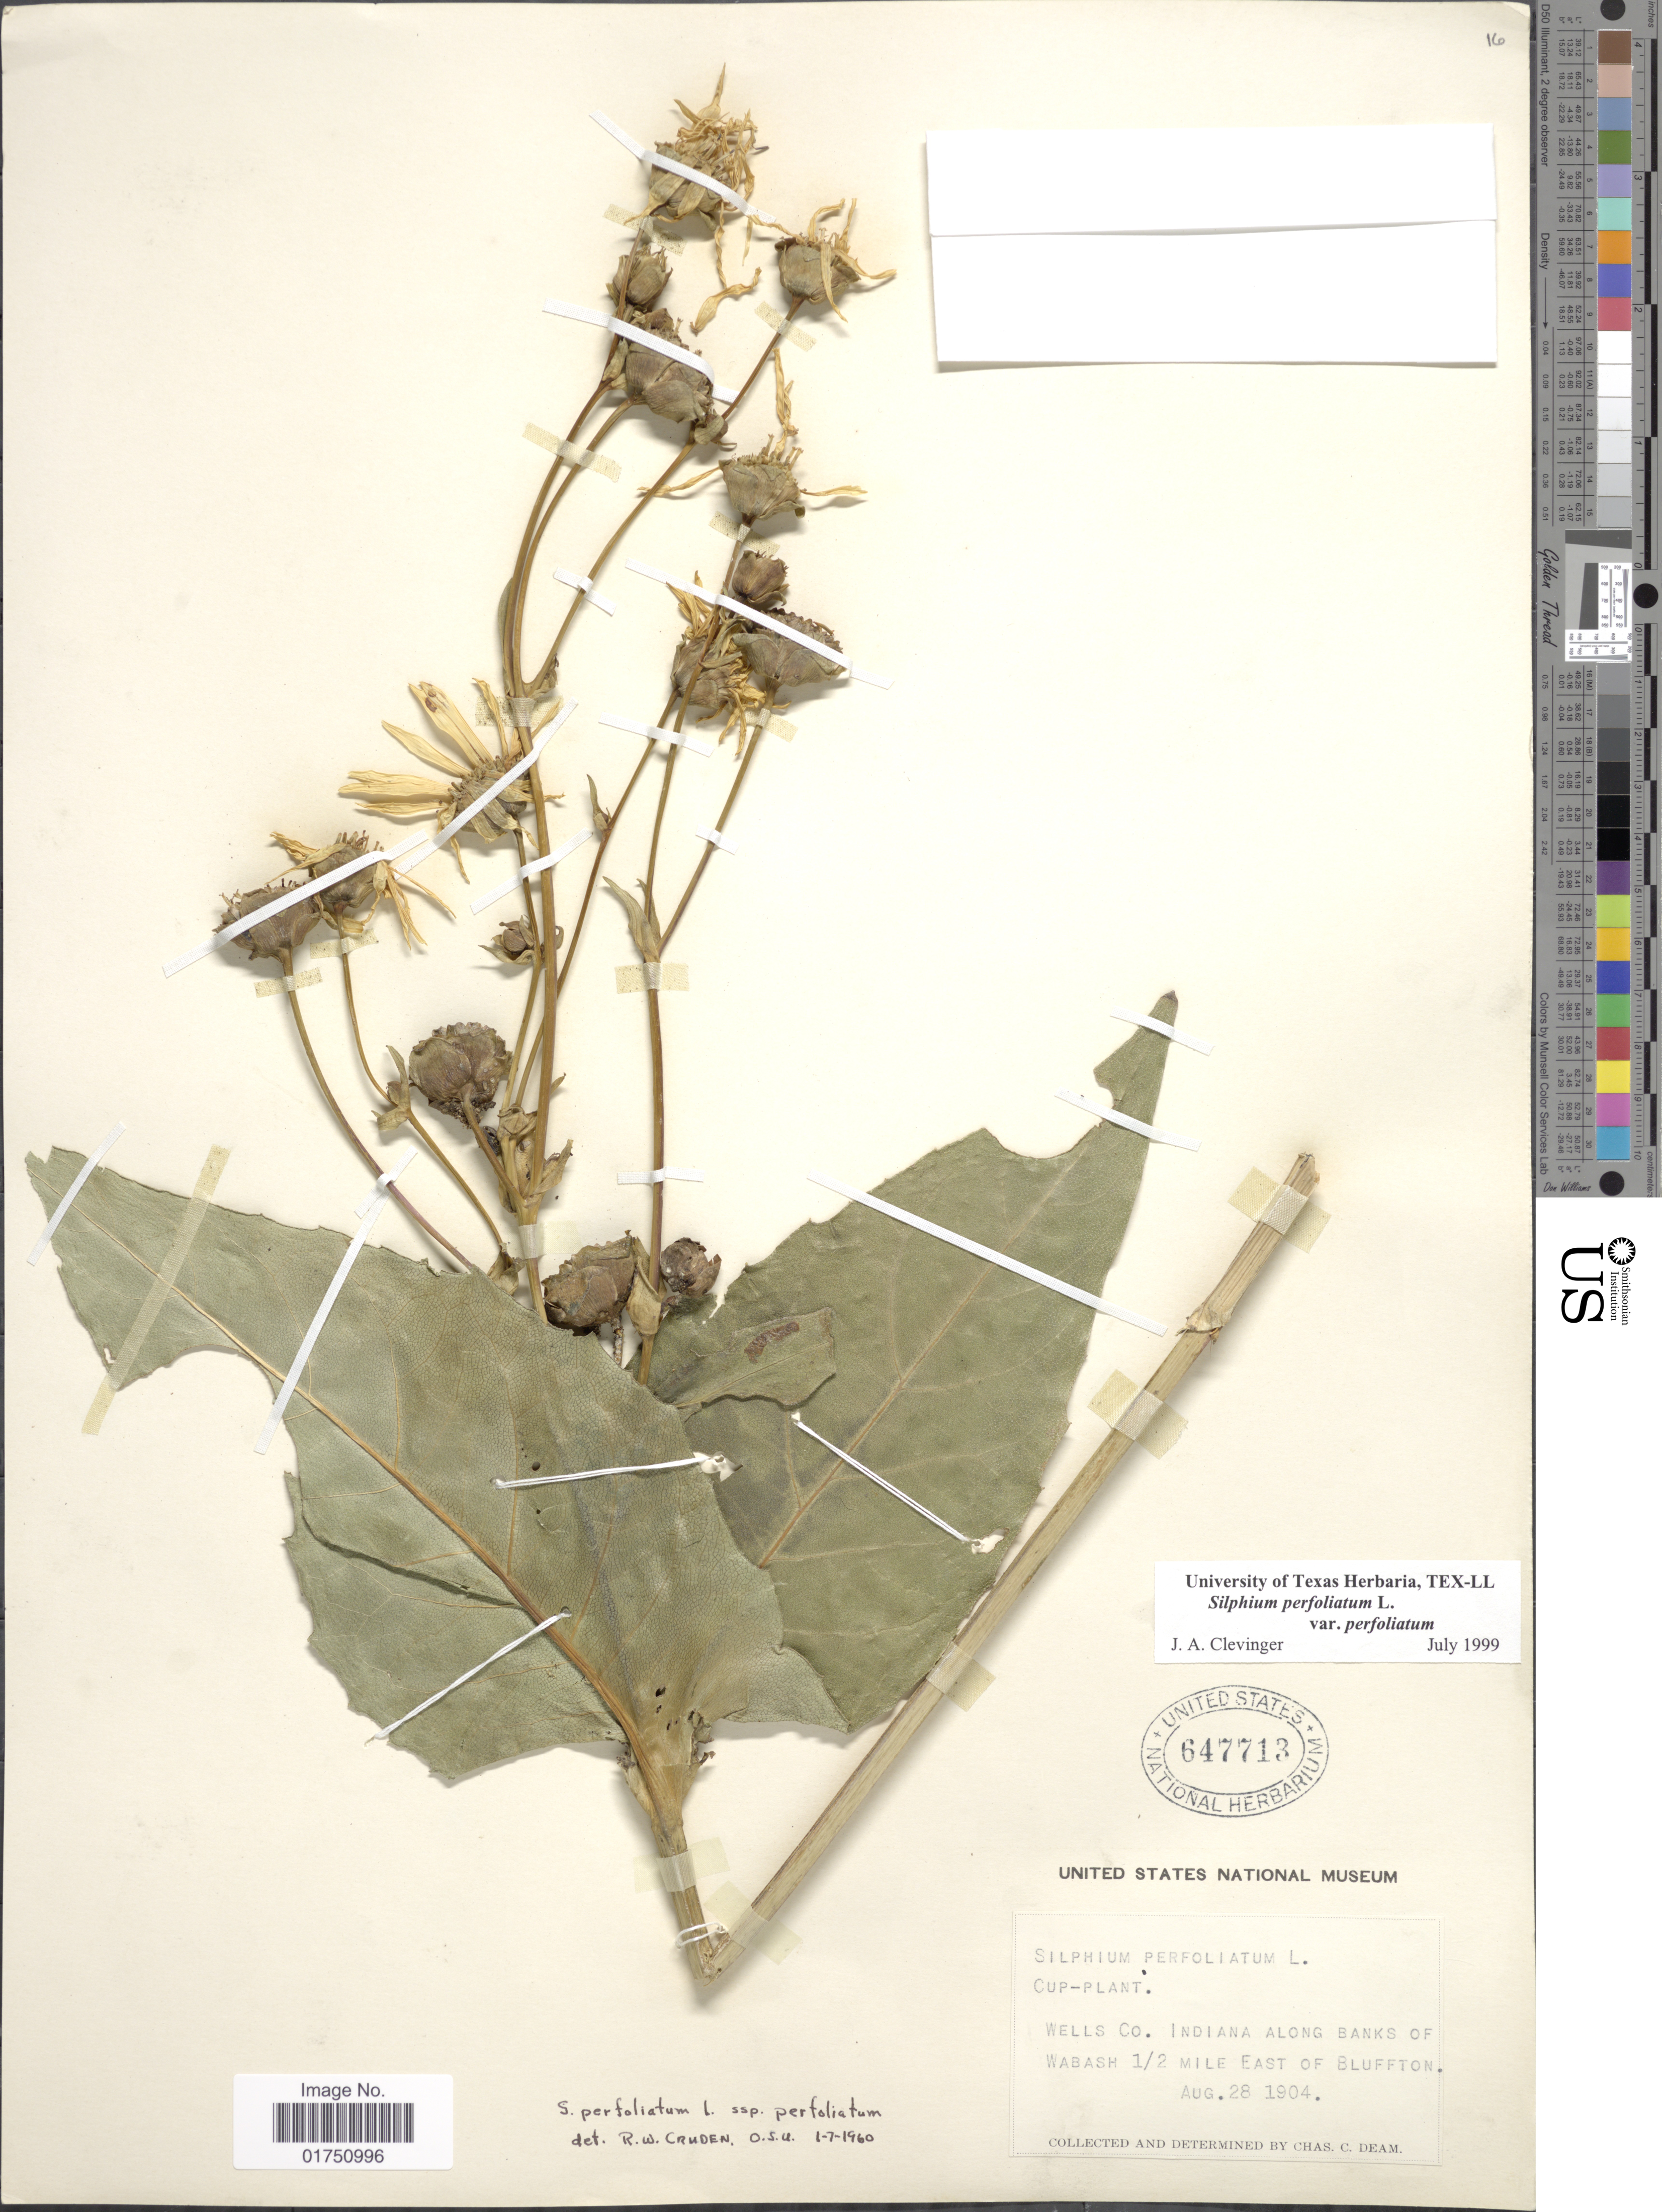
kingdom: Plantae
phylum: Tracheophyta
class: Magnoliopsida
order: Asterales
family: Asteraceae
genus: Silphium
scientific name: Silphium perfoliatum var. perfoliatum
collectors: C. C. Deam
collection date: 1904-08-28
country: United States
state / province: Indiana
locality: Wells Co. Indiana along banks of Wabash 1/2 mile East of Bluffton.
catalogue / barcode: US 647713